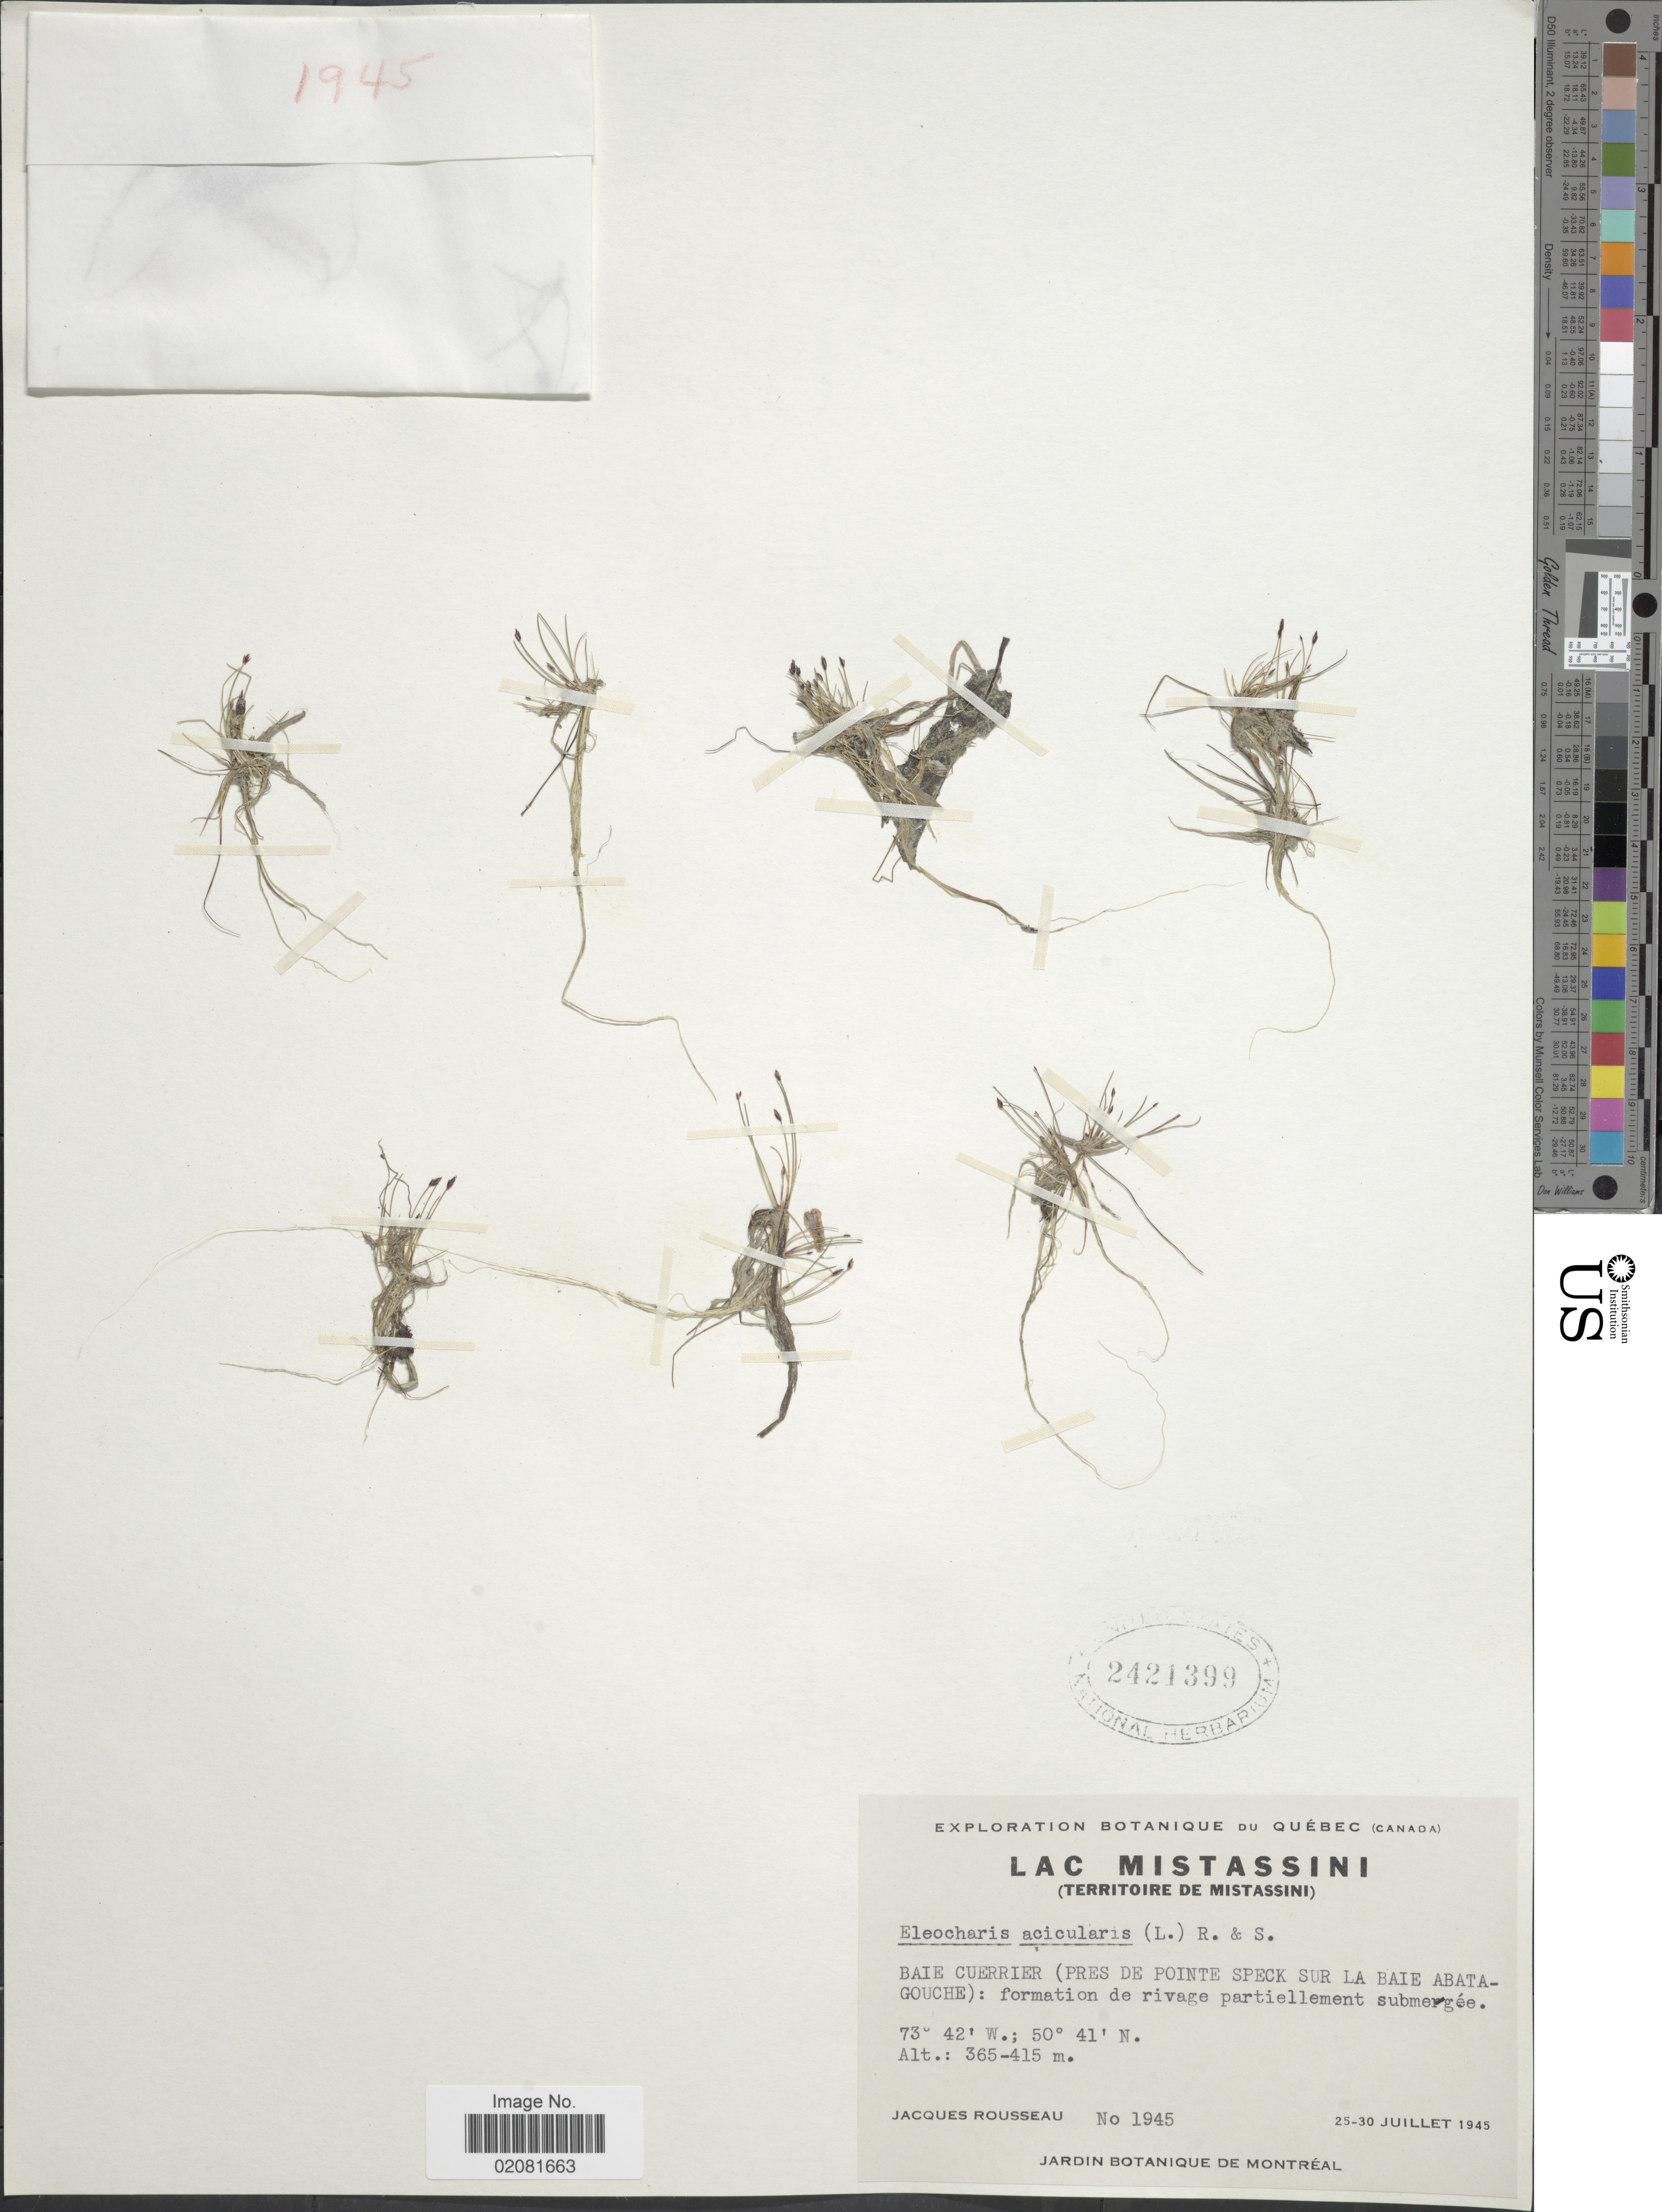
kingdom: Plantae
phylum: Tracheophyta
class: Liliopsida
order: Poales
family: Cyperaceae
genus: Eleocharis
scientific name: Eleocharis acicularis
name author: (L.) Roem. & Schult.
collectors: J. Rousseau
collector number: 1945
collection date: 1945-07-25/1945-07-30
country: Canada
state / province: Quebec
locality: Lac Mistassini. (Territoire de Mistassini). Baie Cuerrier (pres de Pointe Speck Sur la baie Abata-Gouche): formation de rivage partiellement submegée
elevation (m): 365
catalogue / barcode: US 2421399